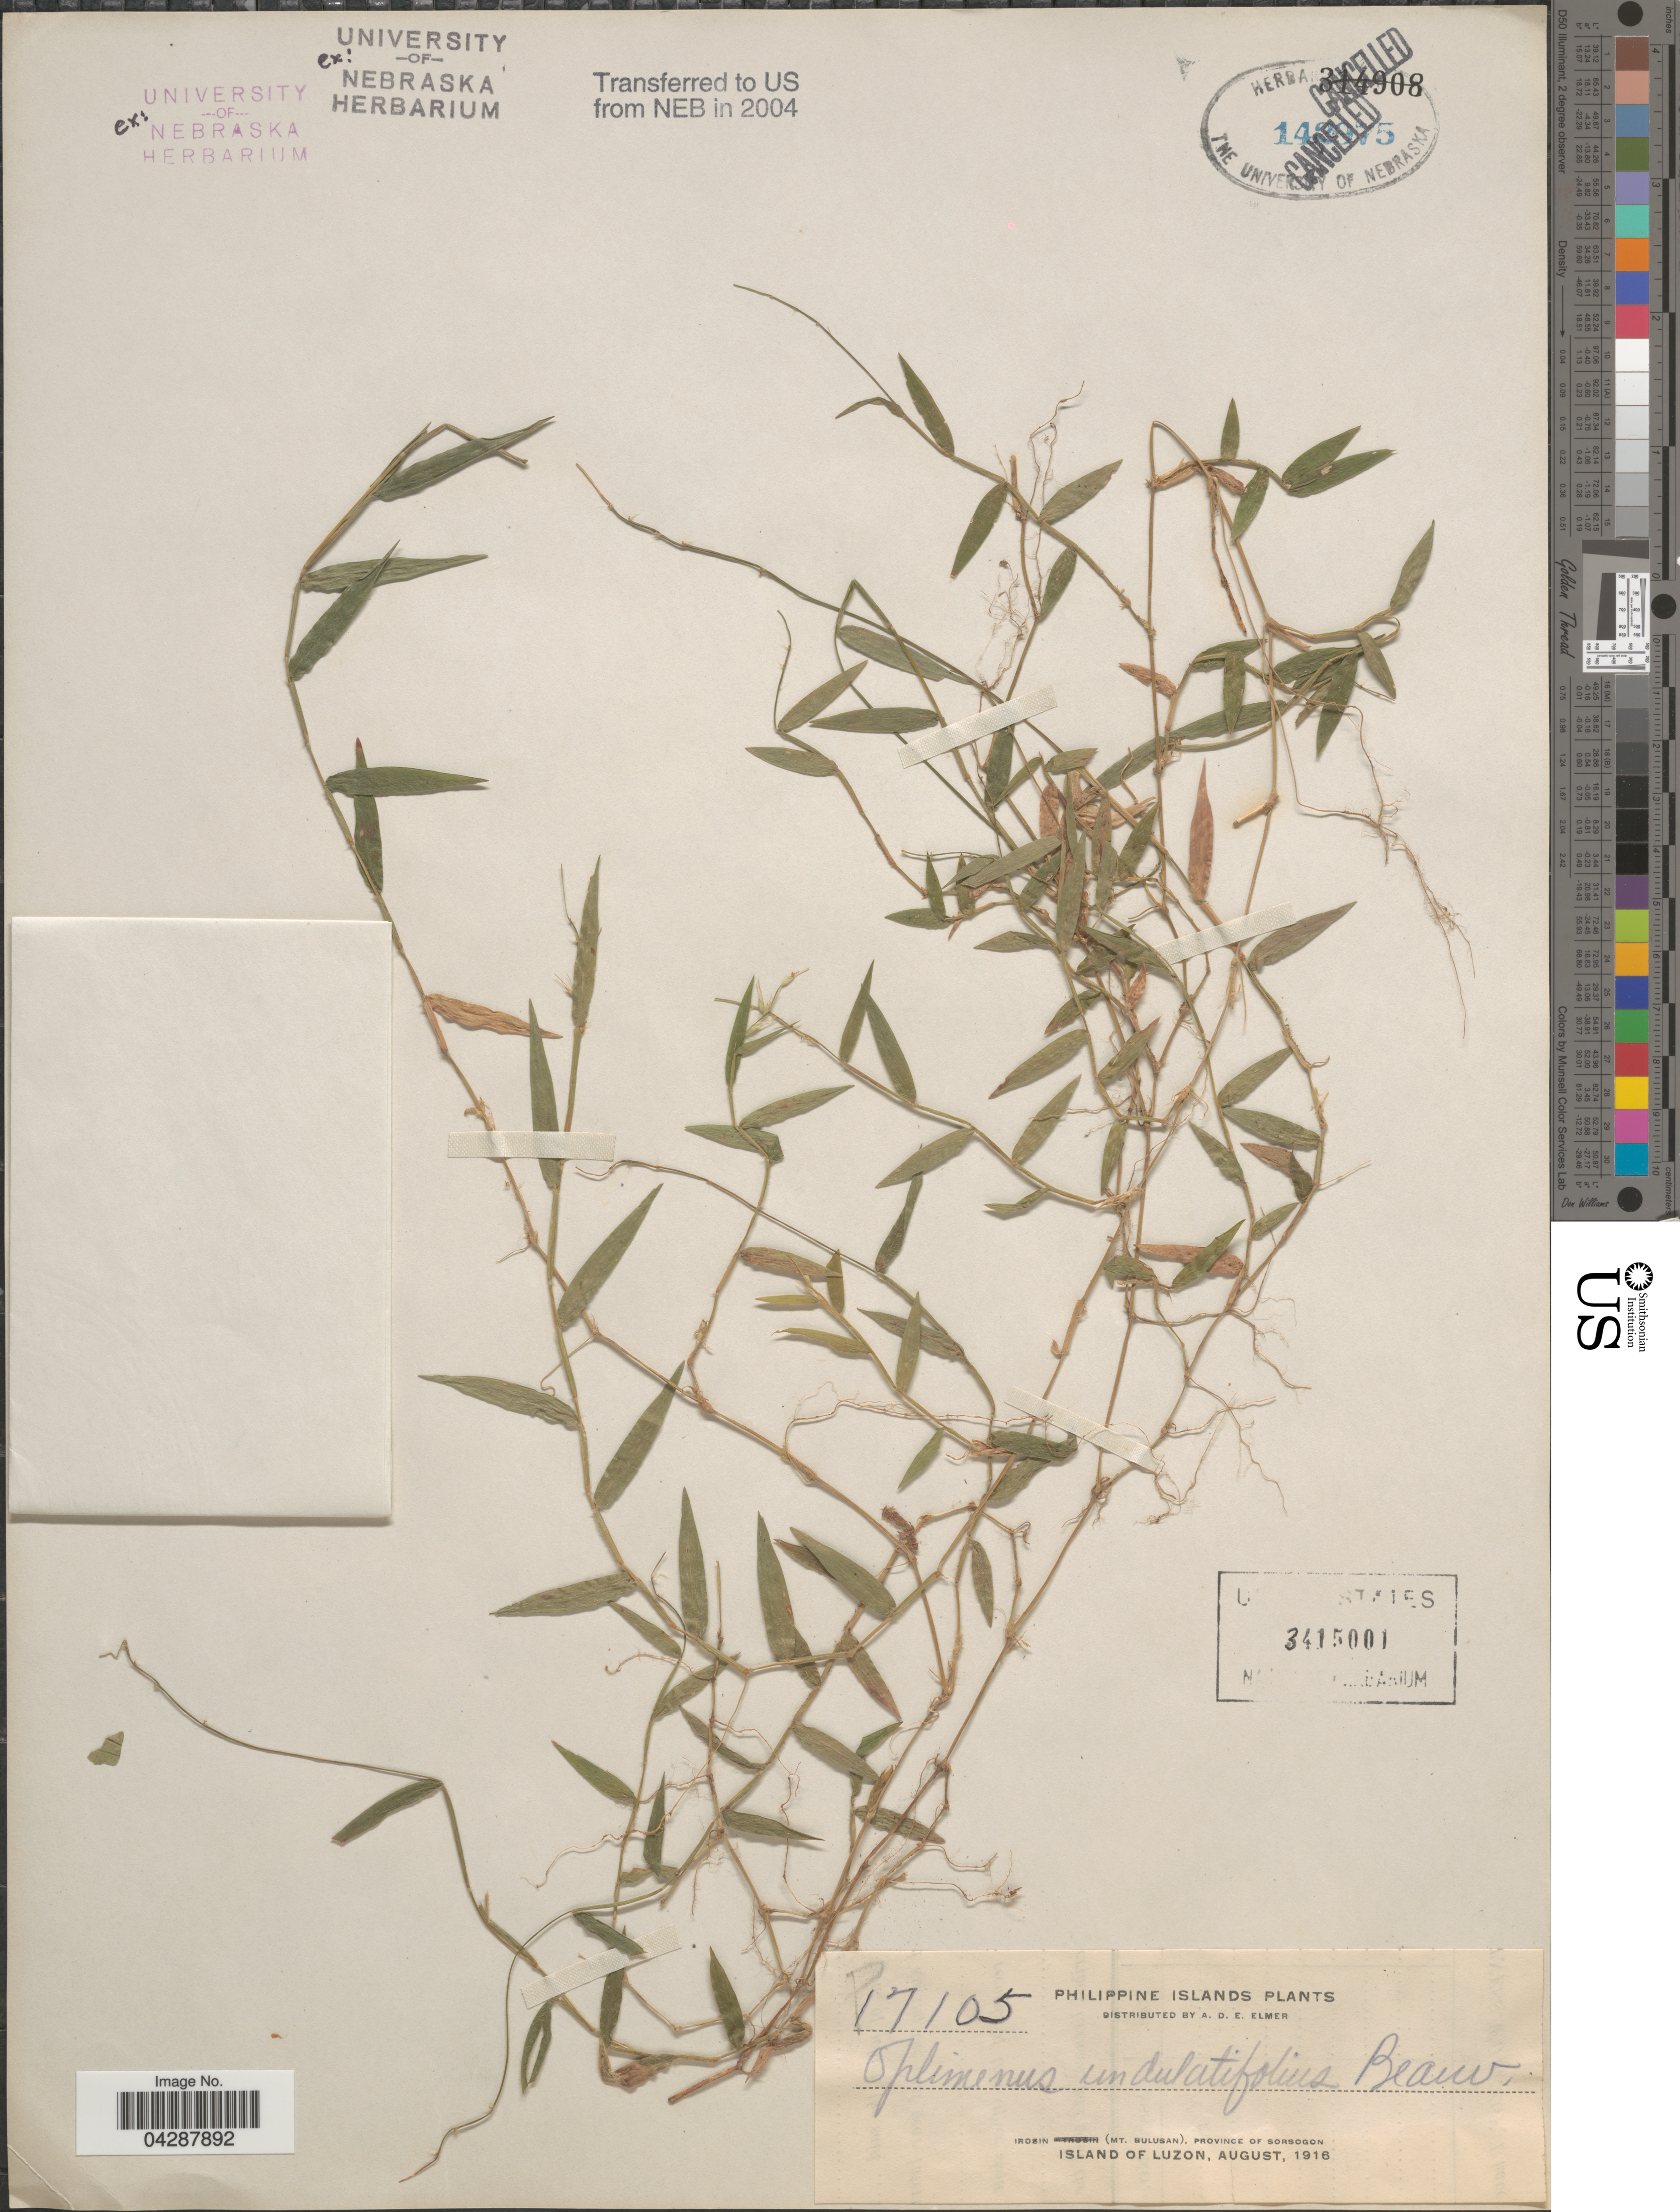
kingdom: Plantae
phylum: Tracheophyta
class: Liliopsida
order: Poales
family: Poaceae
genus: Oplismenus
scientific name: Oplismenus undulatifolius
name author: (Ard.) P. Beauv.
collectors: A. D. E. Elmer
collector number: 17105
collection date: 1916-08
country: Philippines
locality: Irosin (Mt. Bulusan), Province of Sorsogon. Island of Luzon.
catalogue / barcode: US 3415001